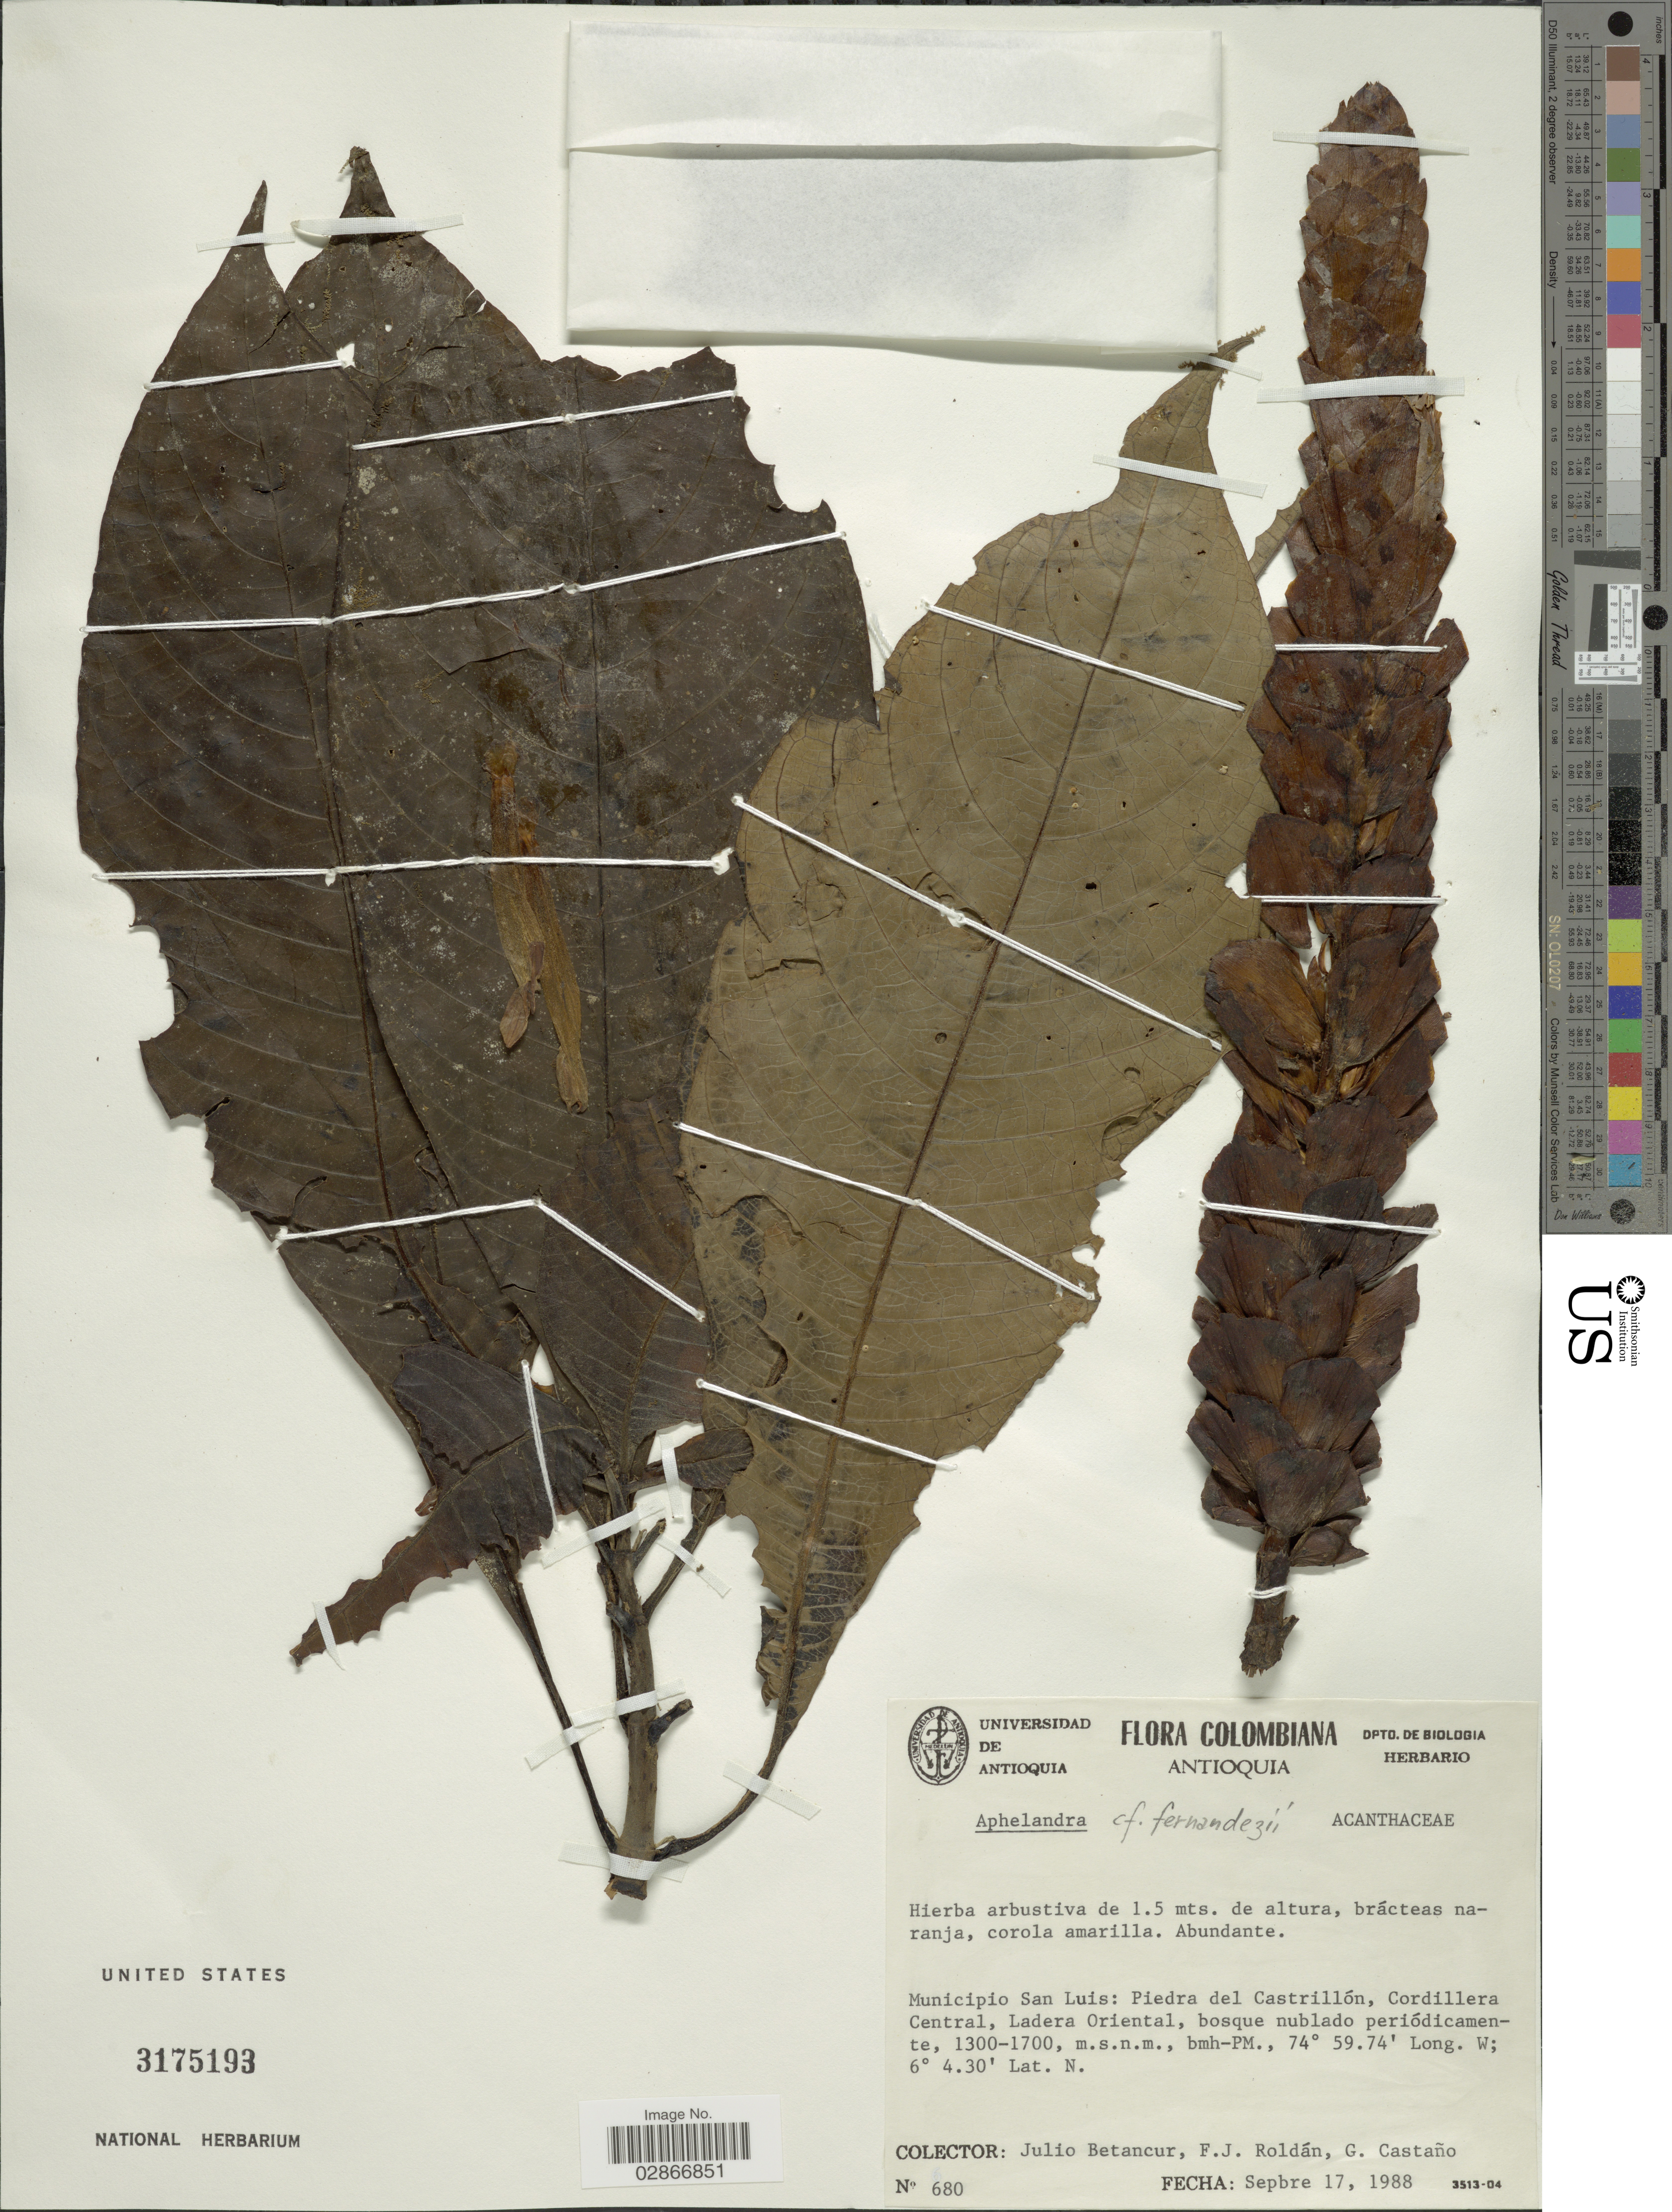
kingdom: Plantae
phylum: Tracheophyta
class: Magnoliopsida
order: Lamiales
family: Acanthaceae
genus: Aphelandra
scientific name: Aphelandra fernandezii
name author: Leonard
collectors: J. Betancur, F. J. Roldán & G. Castano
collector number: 680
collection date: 1988-09-17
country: Colombia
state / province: Antioquia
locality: Municipio San Luis: Piedra del Castrillón, Cordillera Central, Ladera Oriental.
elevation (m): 1300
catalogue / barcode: US 3175193